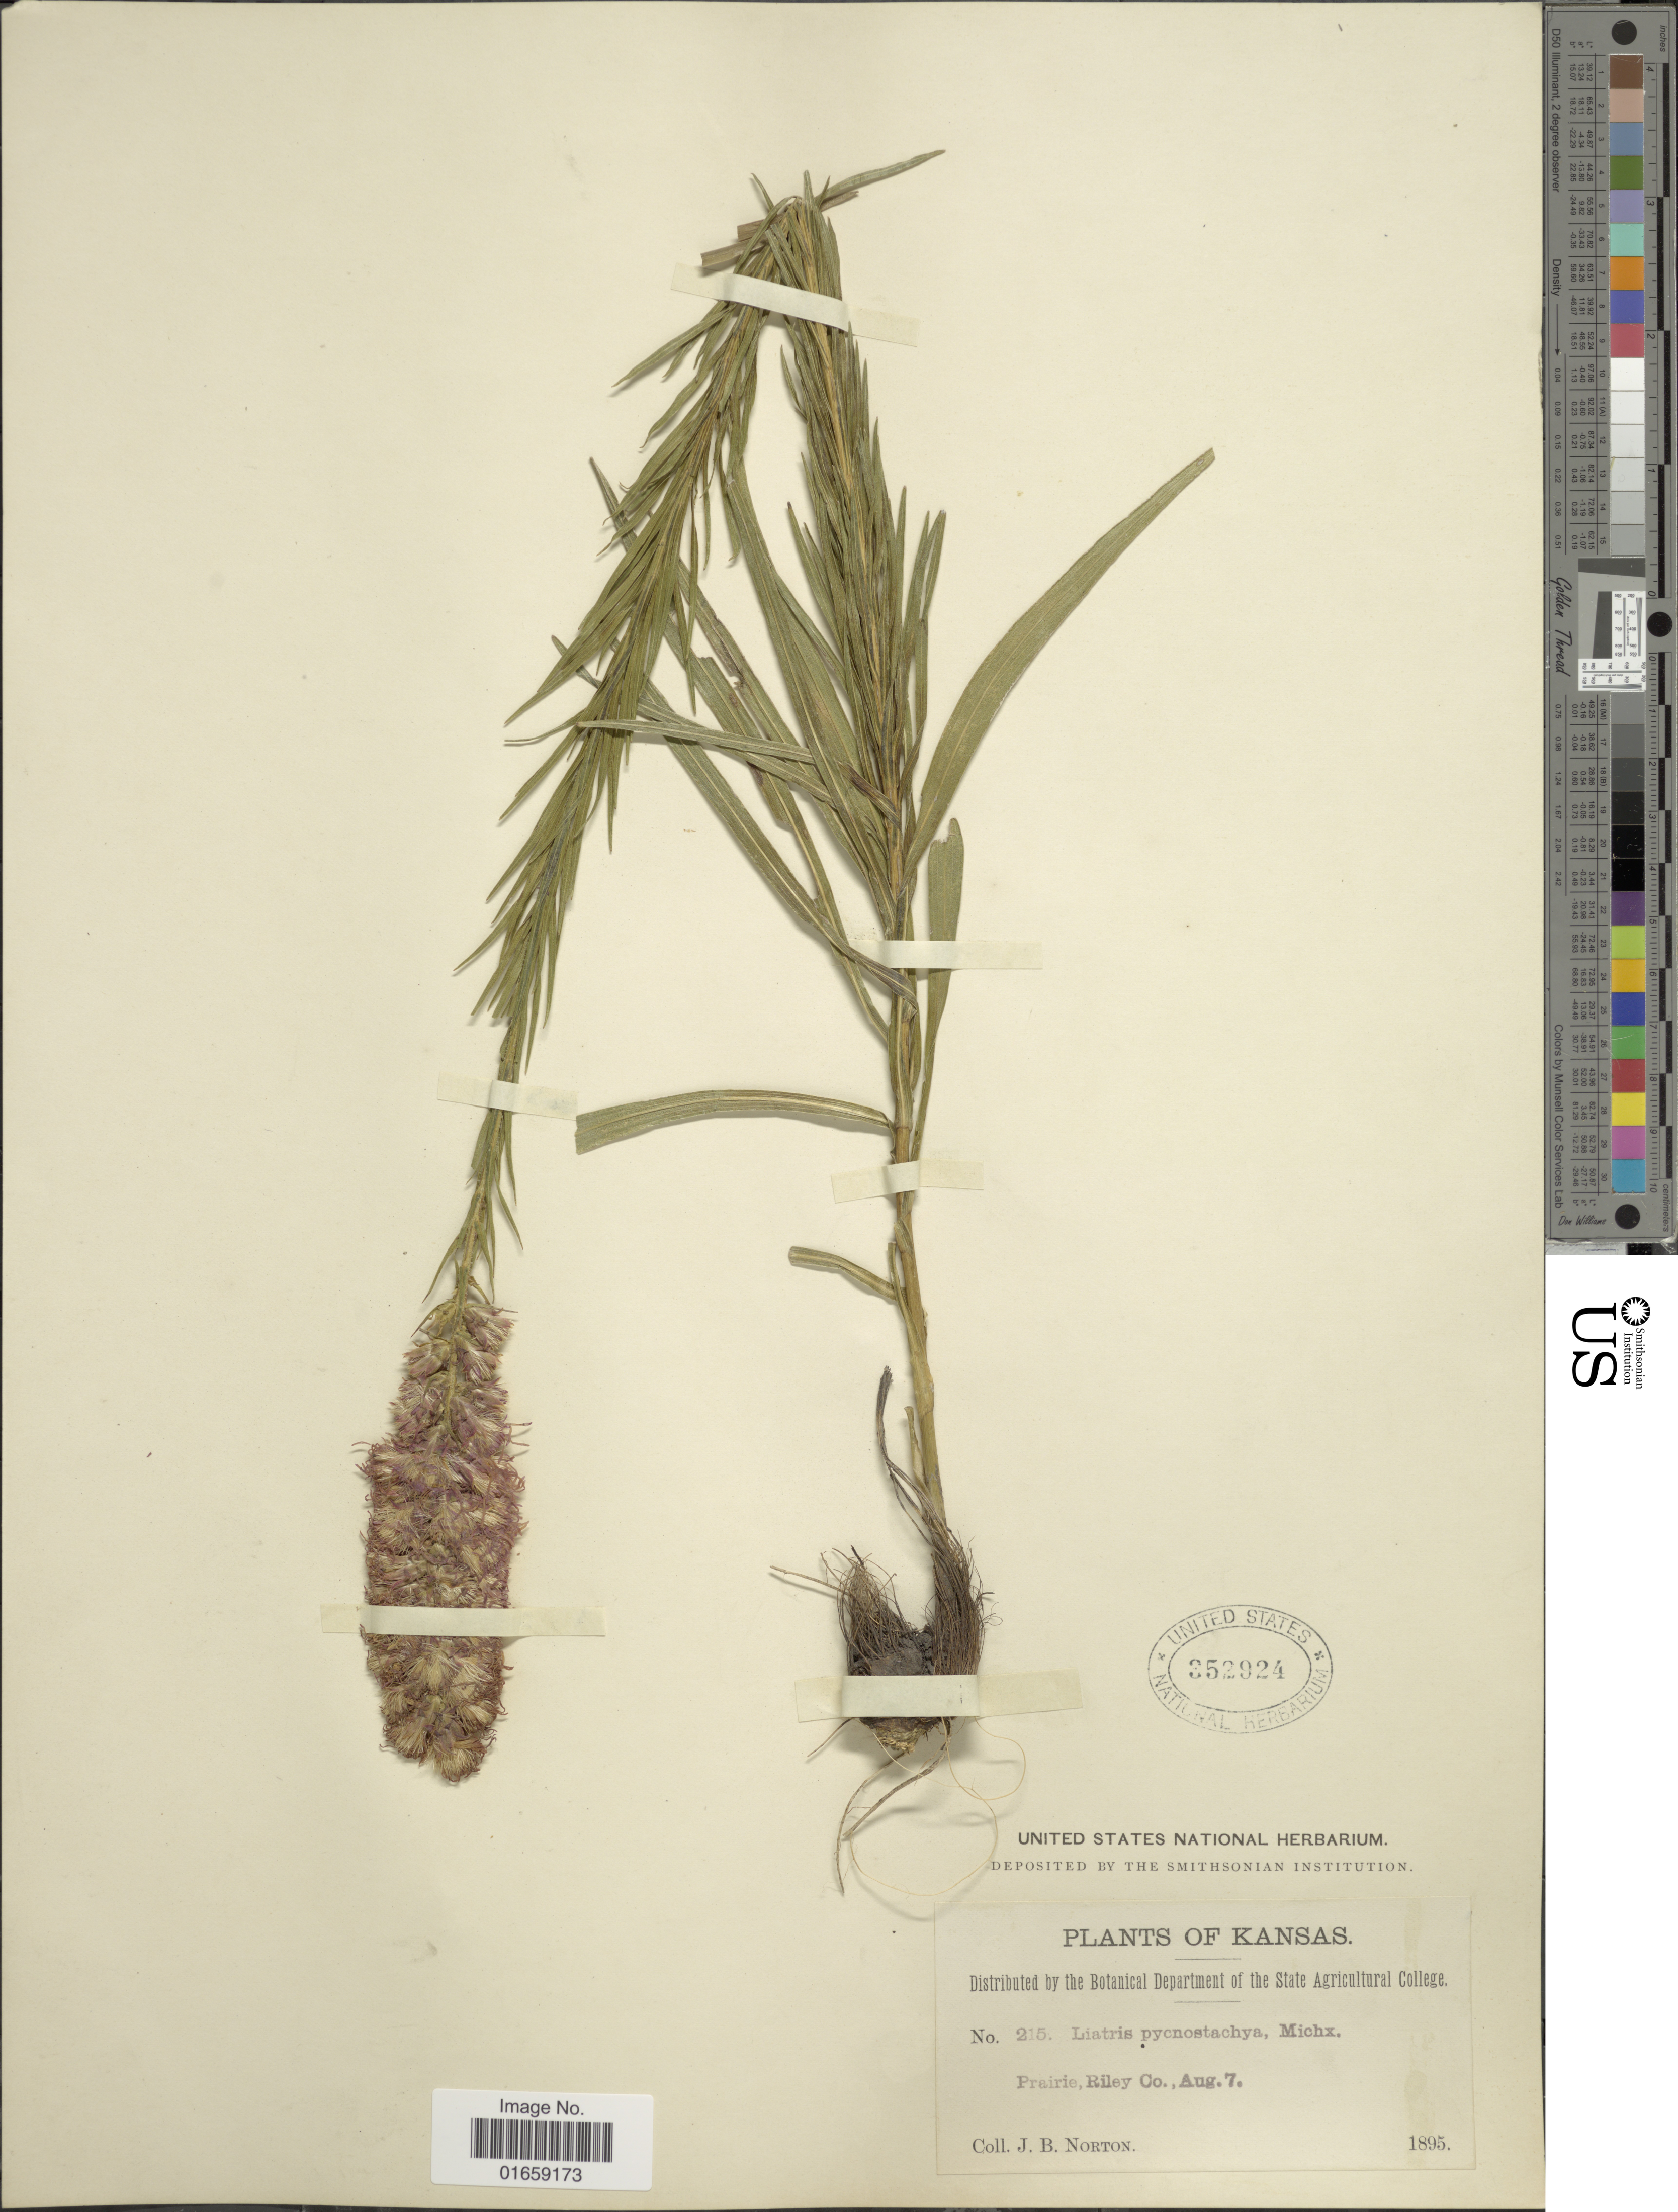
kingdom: Plantae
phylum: Tracheophyta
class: Magnoliopsida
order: Asterales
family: Asteraceae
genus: Liatris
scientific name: Liatris pycnostachya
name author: Michx.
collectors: J. B. Norton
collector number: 215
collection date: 1895-08-07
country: United States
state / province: Kansas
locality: Prairie, Riley Co.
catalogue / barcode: US 352924